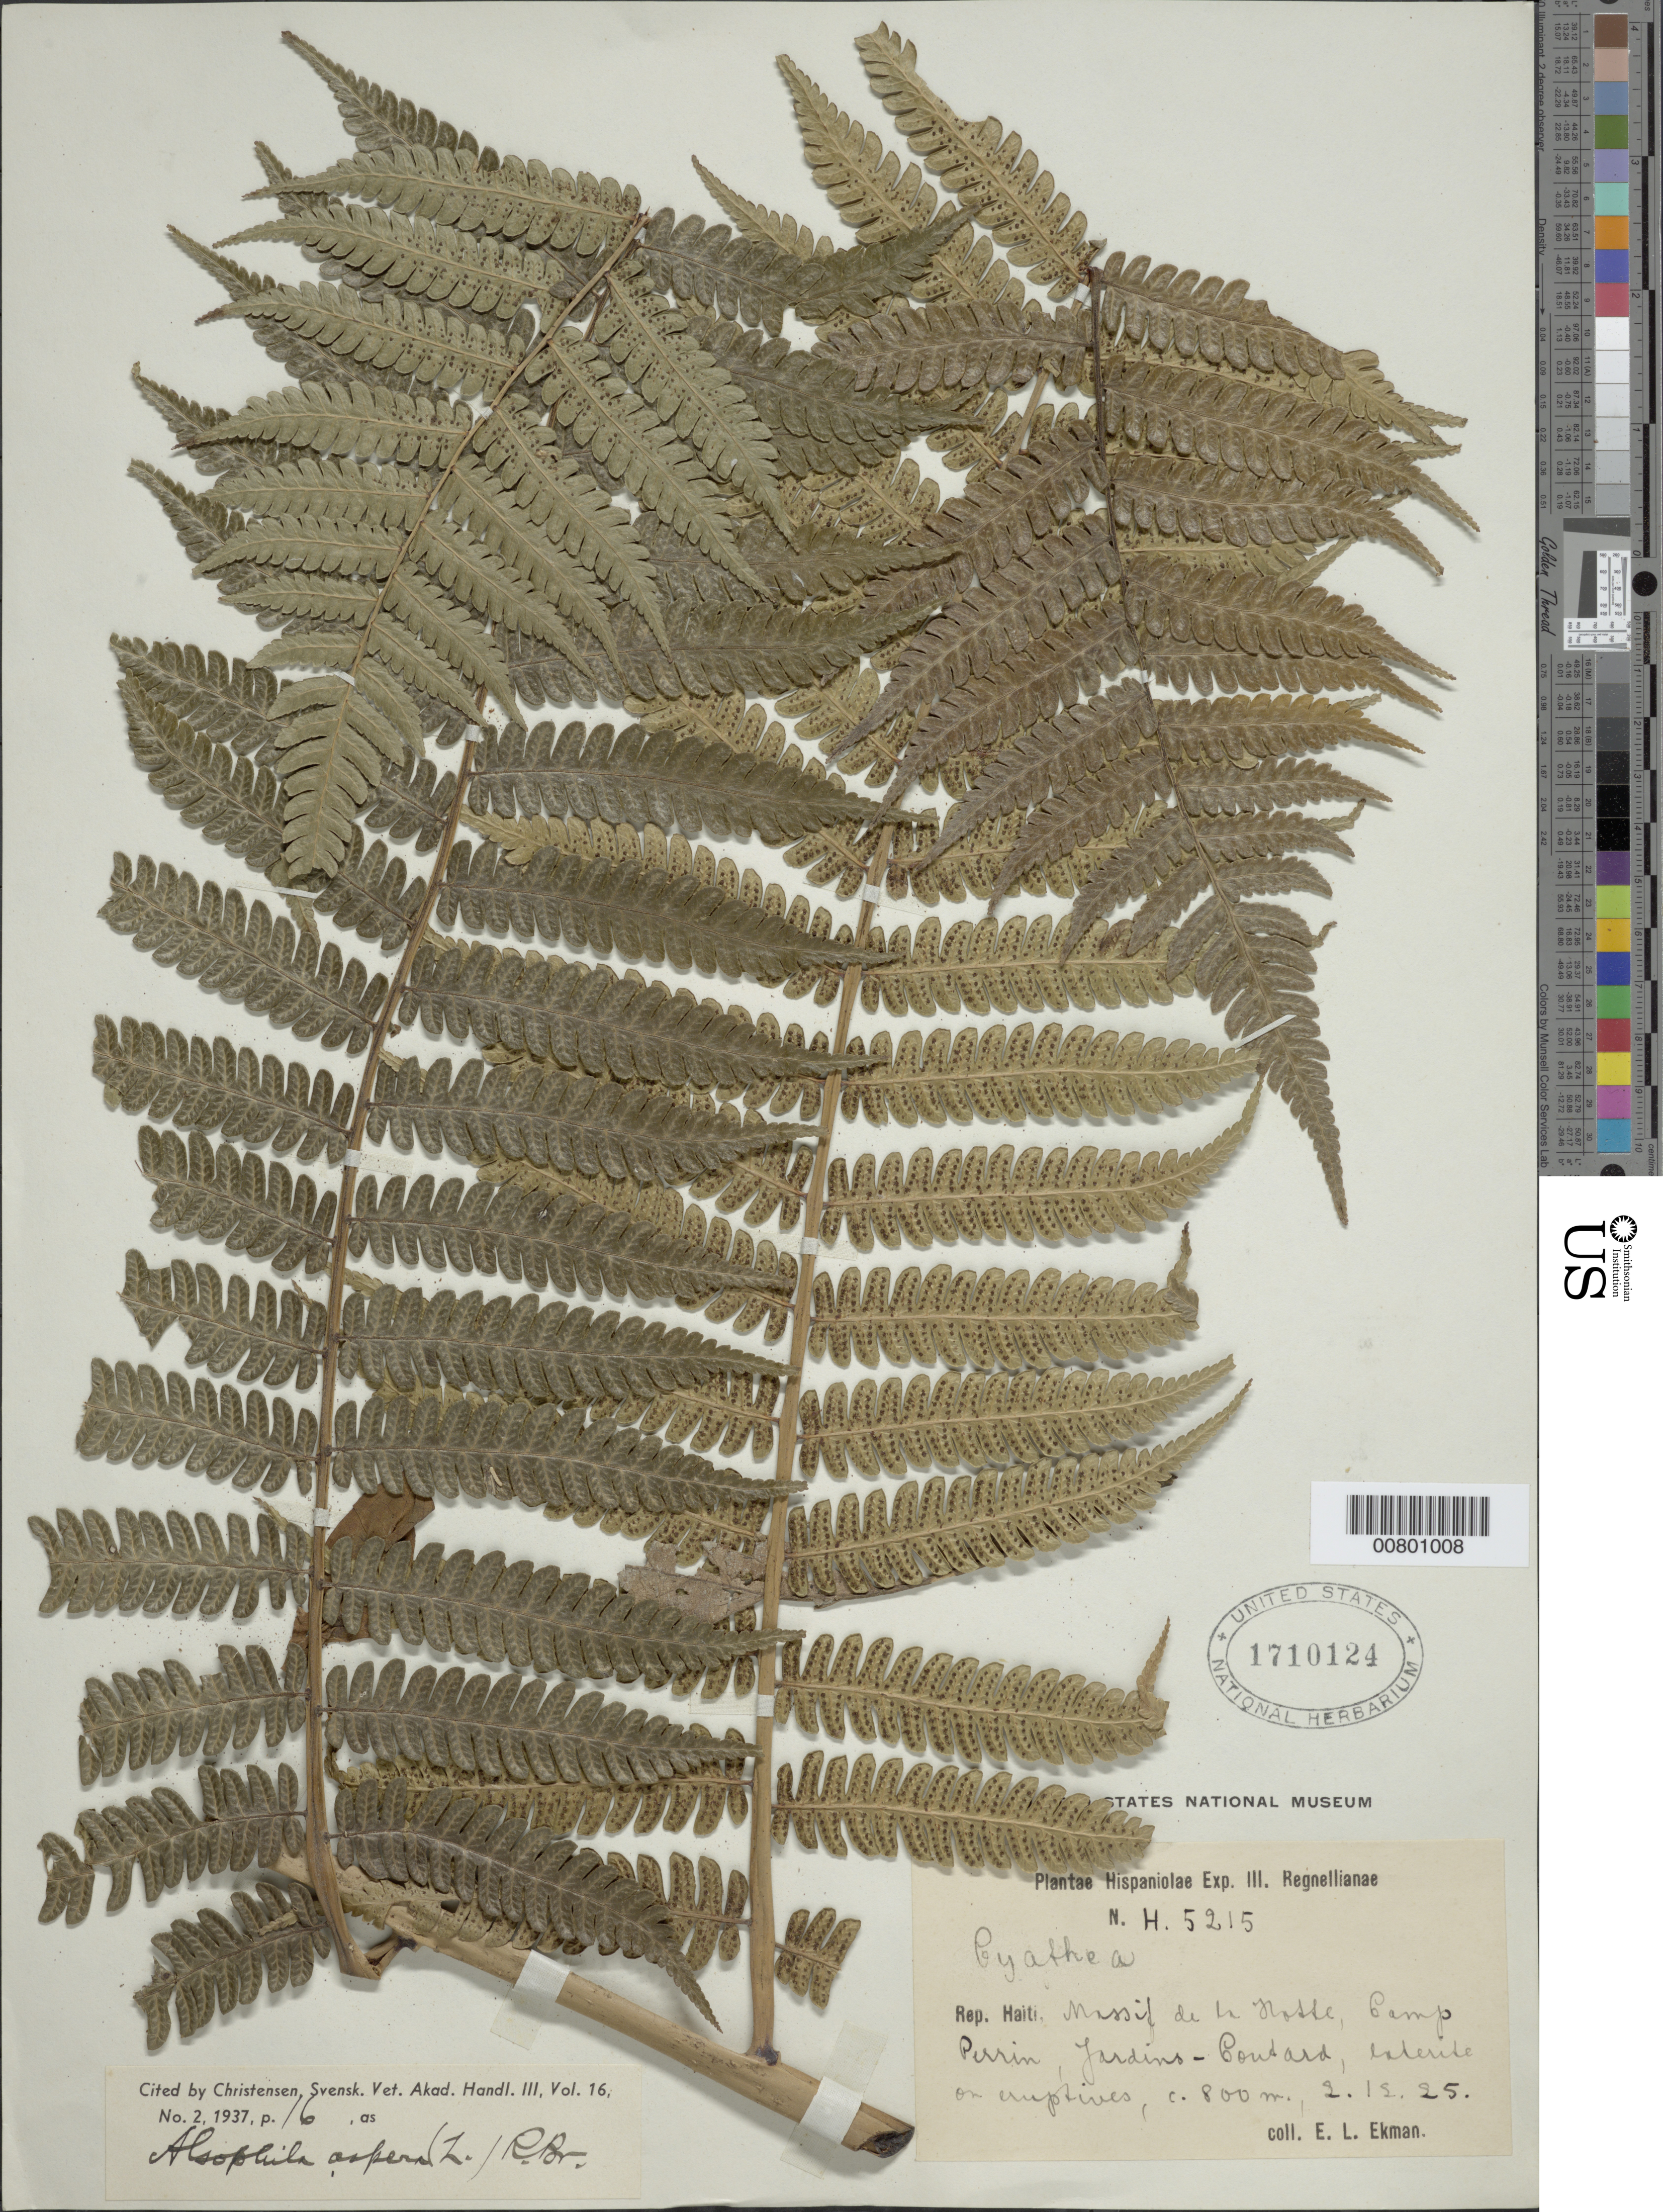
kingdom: Plantae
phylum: Tracheophyta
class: Polypodiopsida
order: Cyatheales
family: Cyatheaceae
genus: Cyathea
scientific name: Cyathea aspera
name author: (L.) Sw.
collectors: E. L. Ekman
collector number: H 5215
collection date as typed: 02 Dec 1925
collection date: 1925-12-02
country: Haiti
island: Hispaniola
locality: Massif de la Hotte, western group, Camp Perrin, N slope of M. Vanderoclde, Jardin Coutard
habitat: Laterite on eruptives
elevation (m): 800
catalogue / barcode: US 1710124